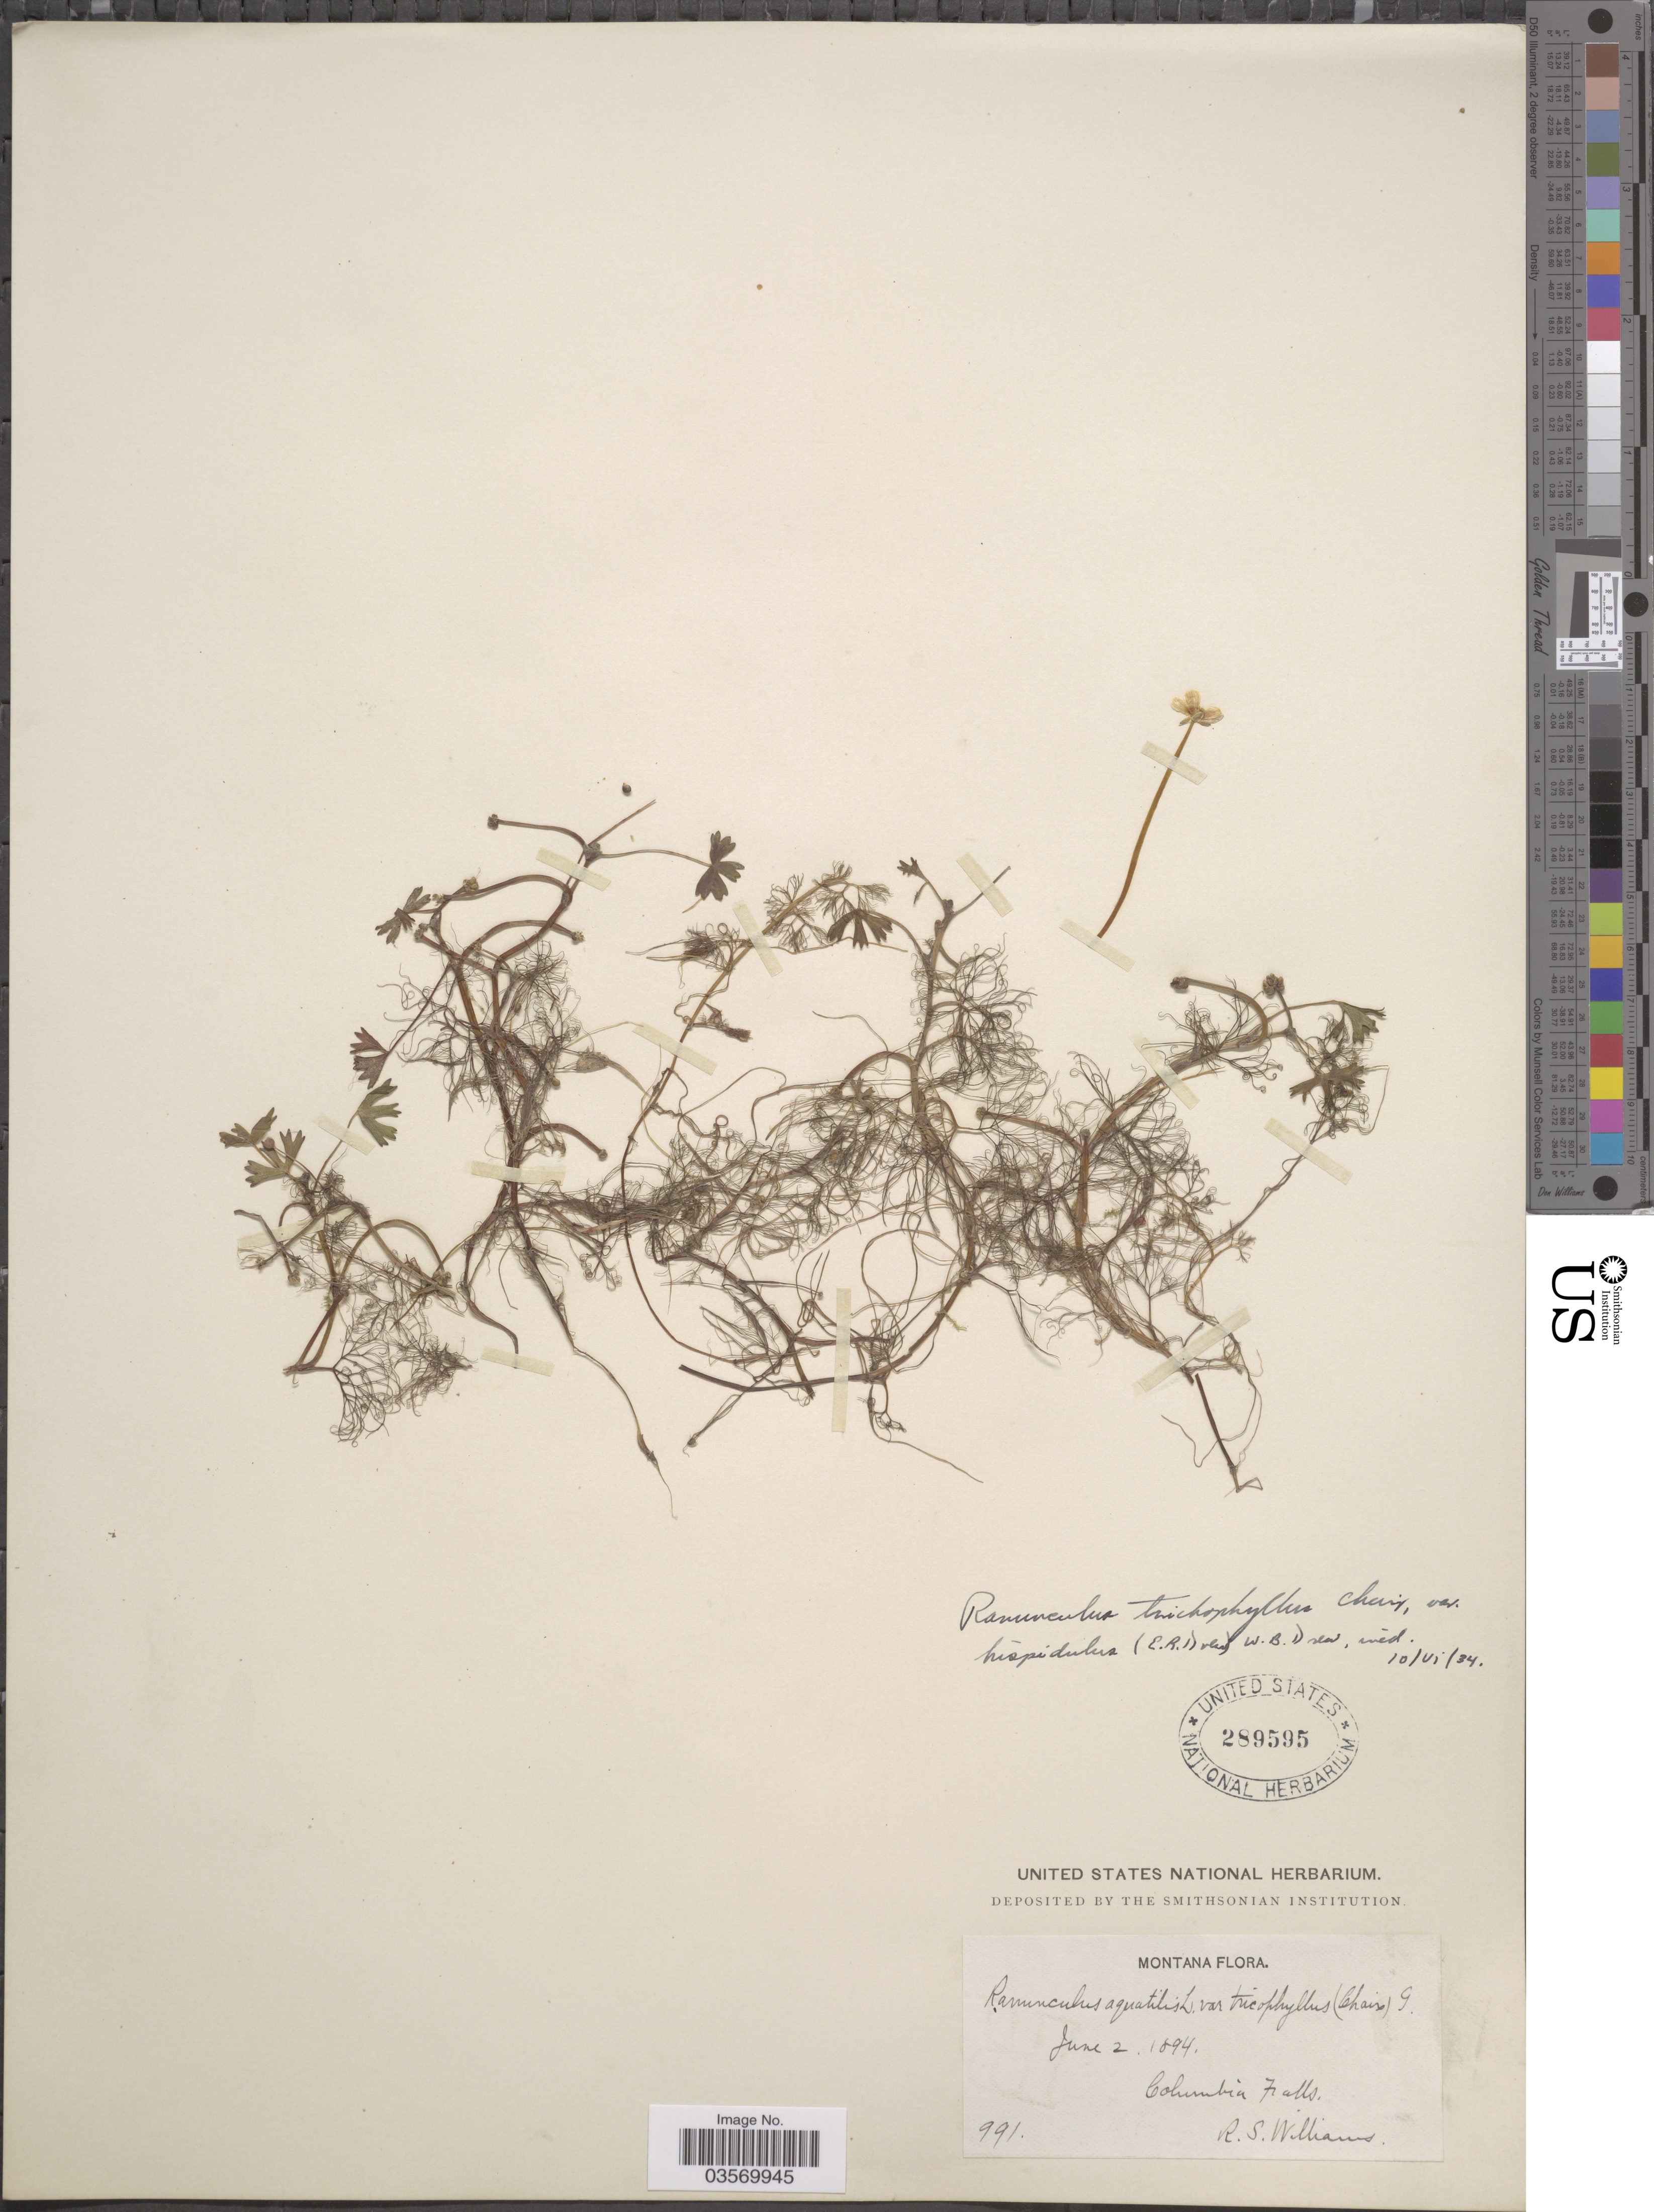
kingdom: Plantae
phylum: Tracheophyta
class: Magnoliopsida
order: Ranunculales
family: Ranunculaceae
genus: Ranunculus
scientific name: Ranunculus mongolicus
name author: (Krylov) Serg.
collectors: R. S. Williams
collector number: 991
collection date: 1894-06-02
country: United States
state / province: Montana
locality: Columbia Falls.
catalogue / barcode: US 289595